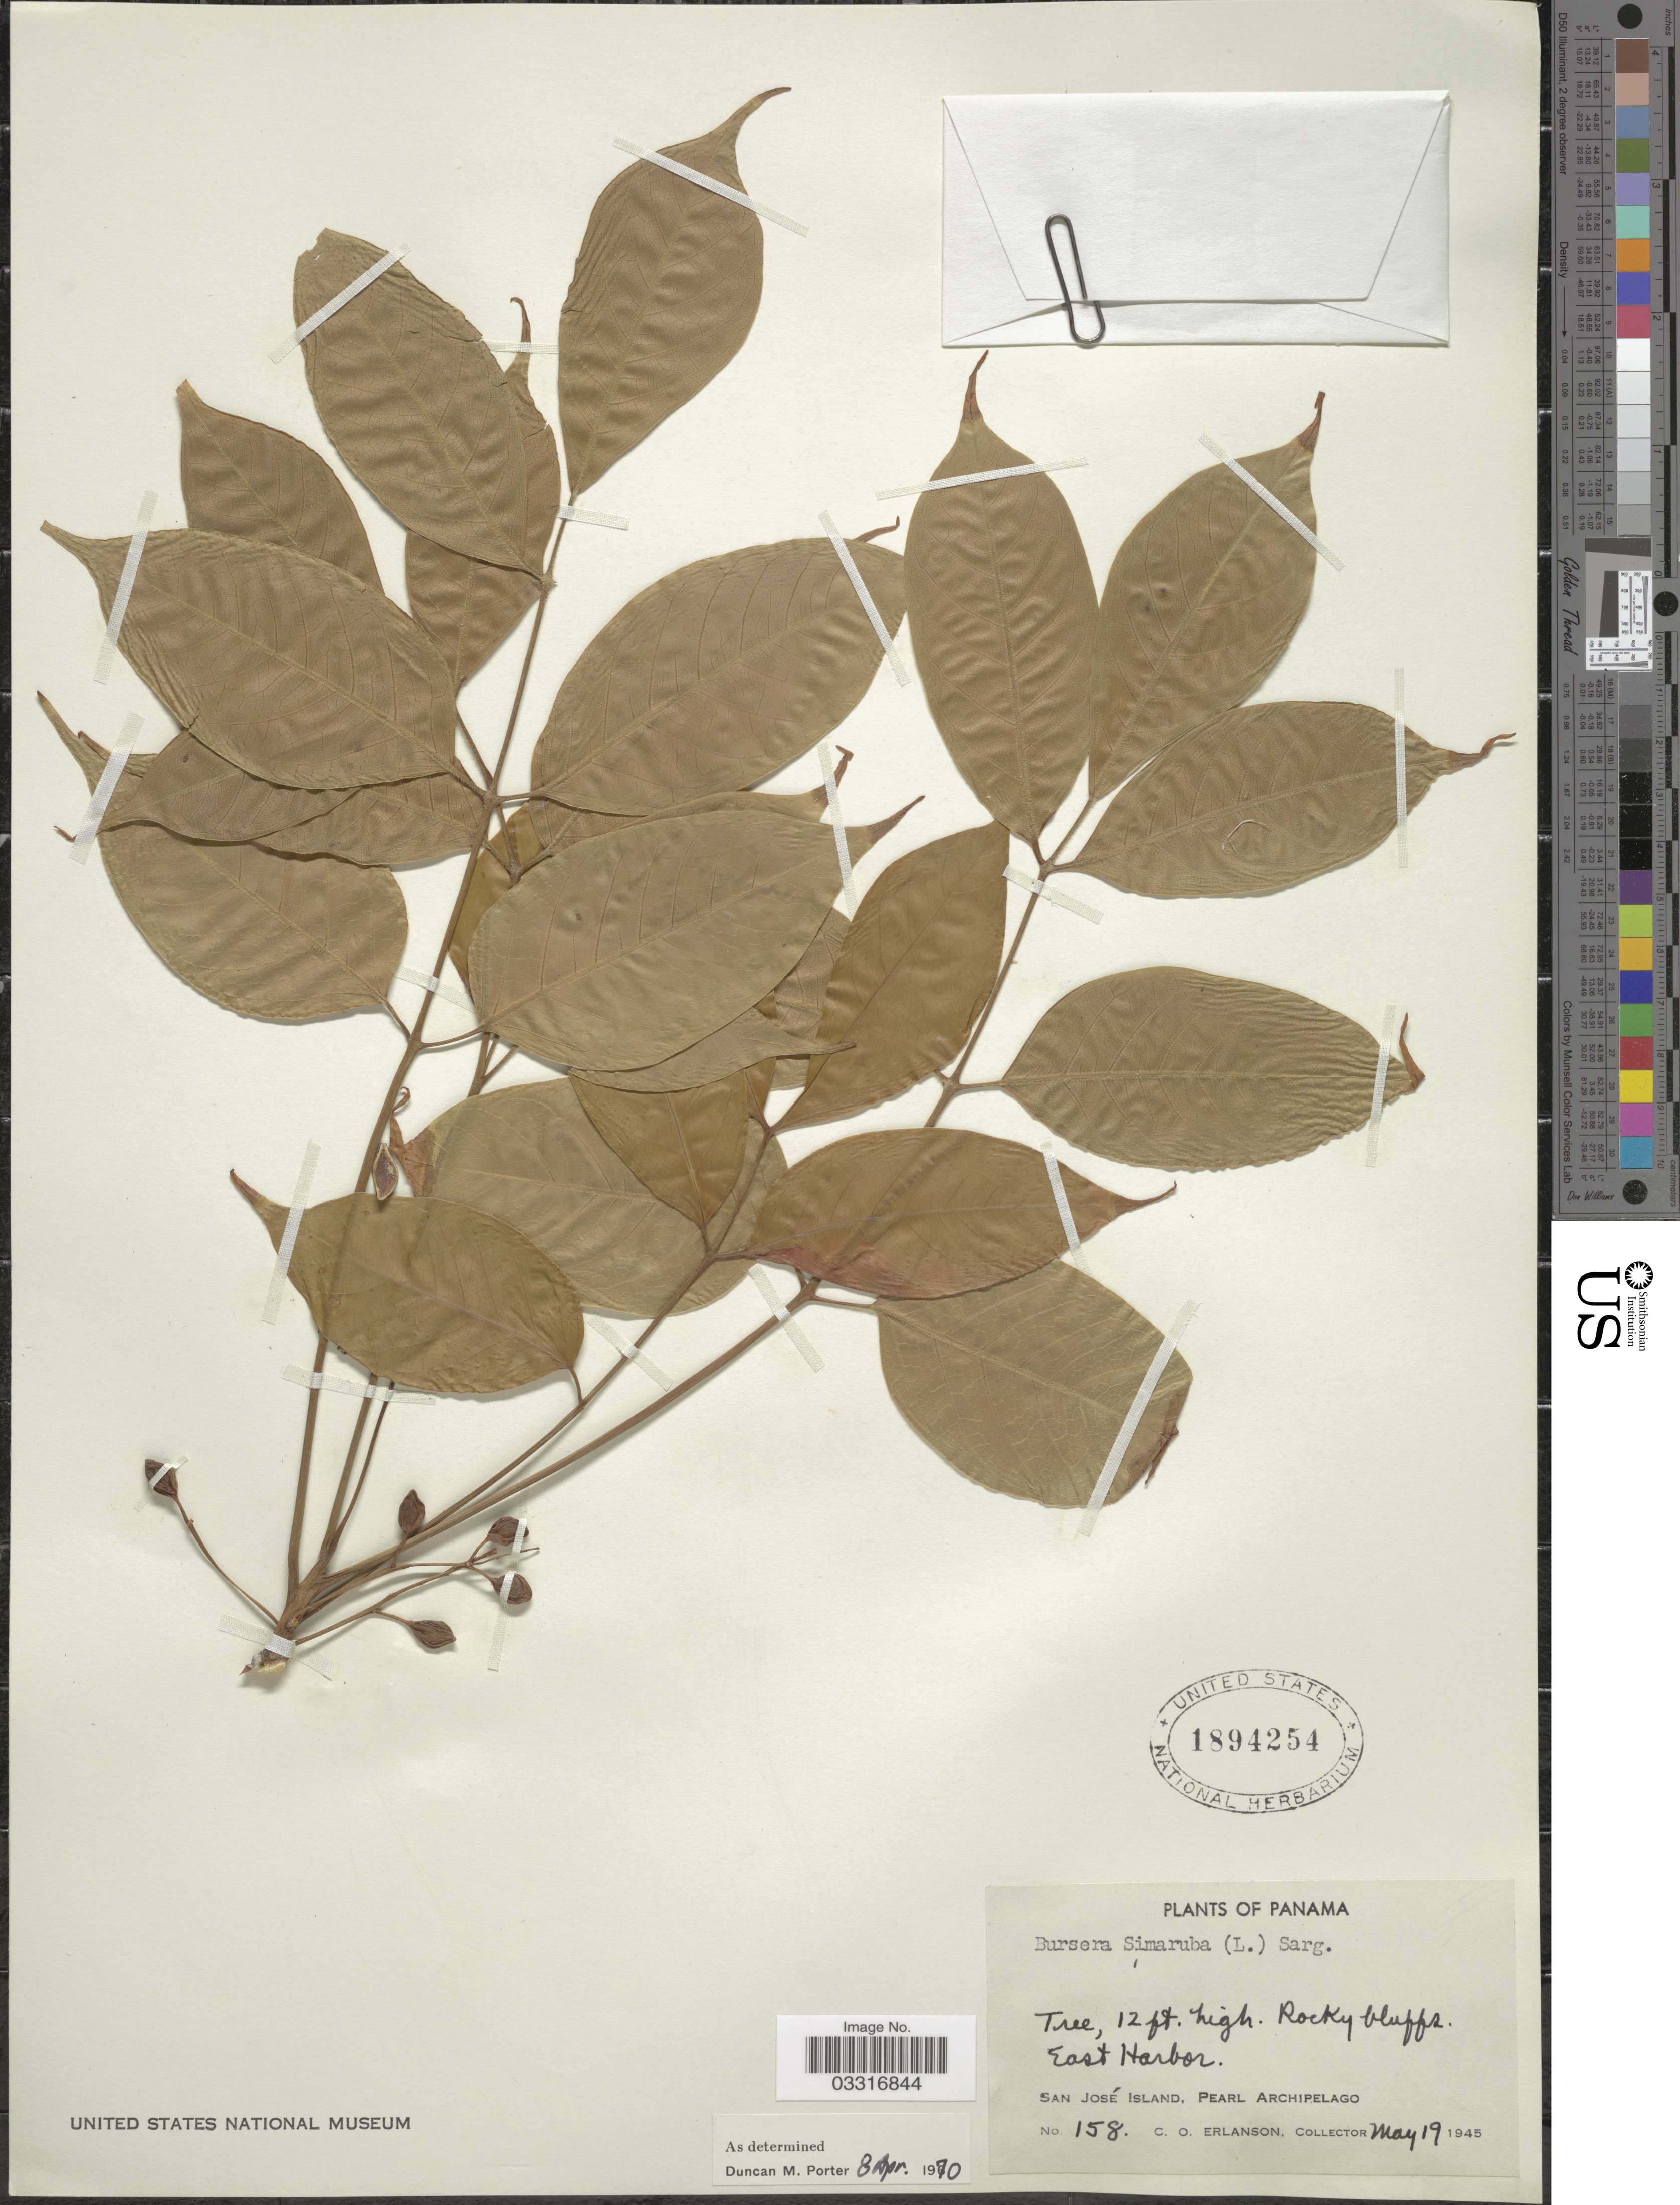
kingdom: Plantae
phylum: Tracheophyta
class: Magnoliopsida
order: Sapindales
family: Burseraceae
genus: Bursera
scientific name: Bursera simaruba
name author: (L.) Sarg.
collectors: C. O. Erlanson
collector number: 158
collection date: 1945-05-19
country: Panama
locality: East Harbor, San José Island, Pearl Archipelago.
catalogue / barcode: US 1894254